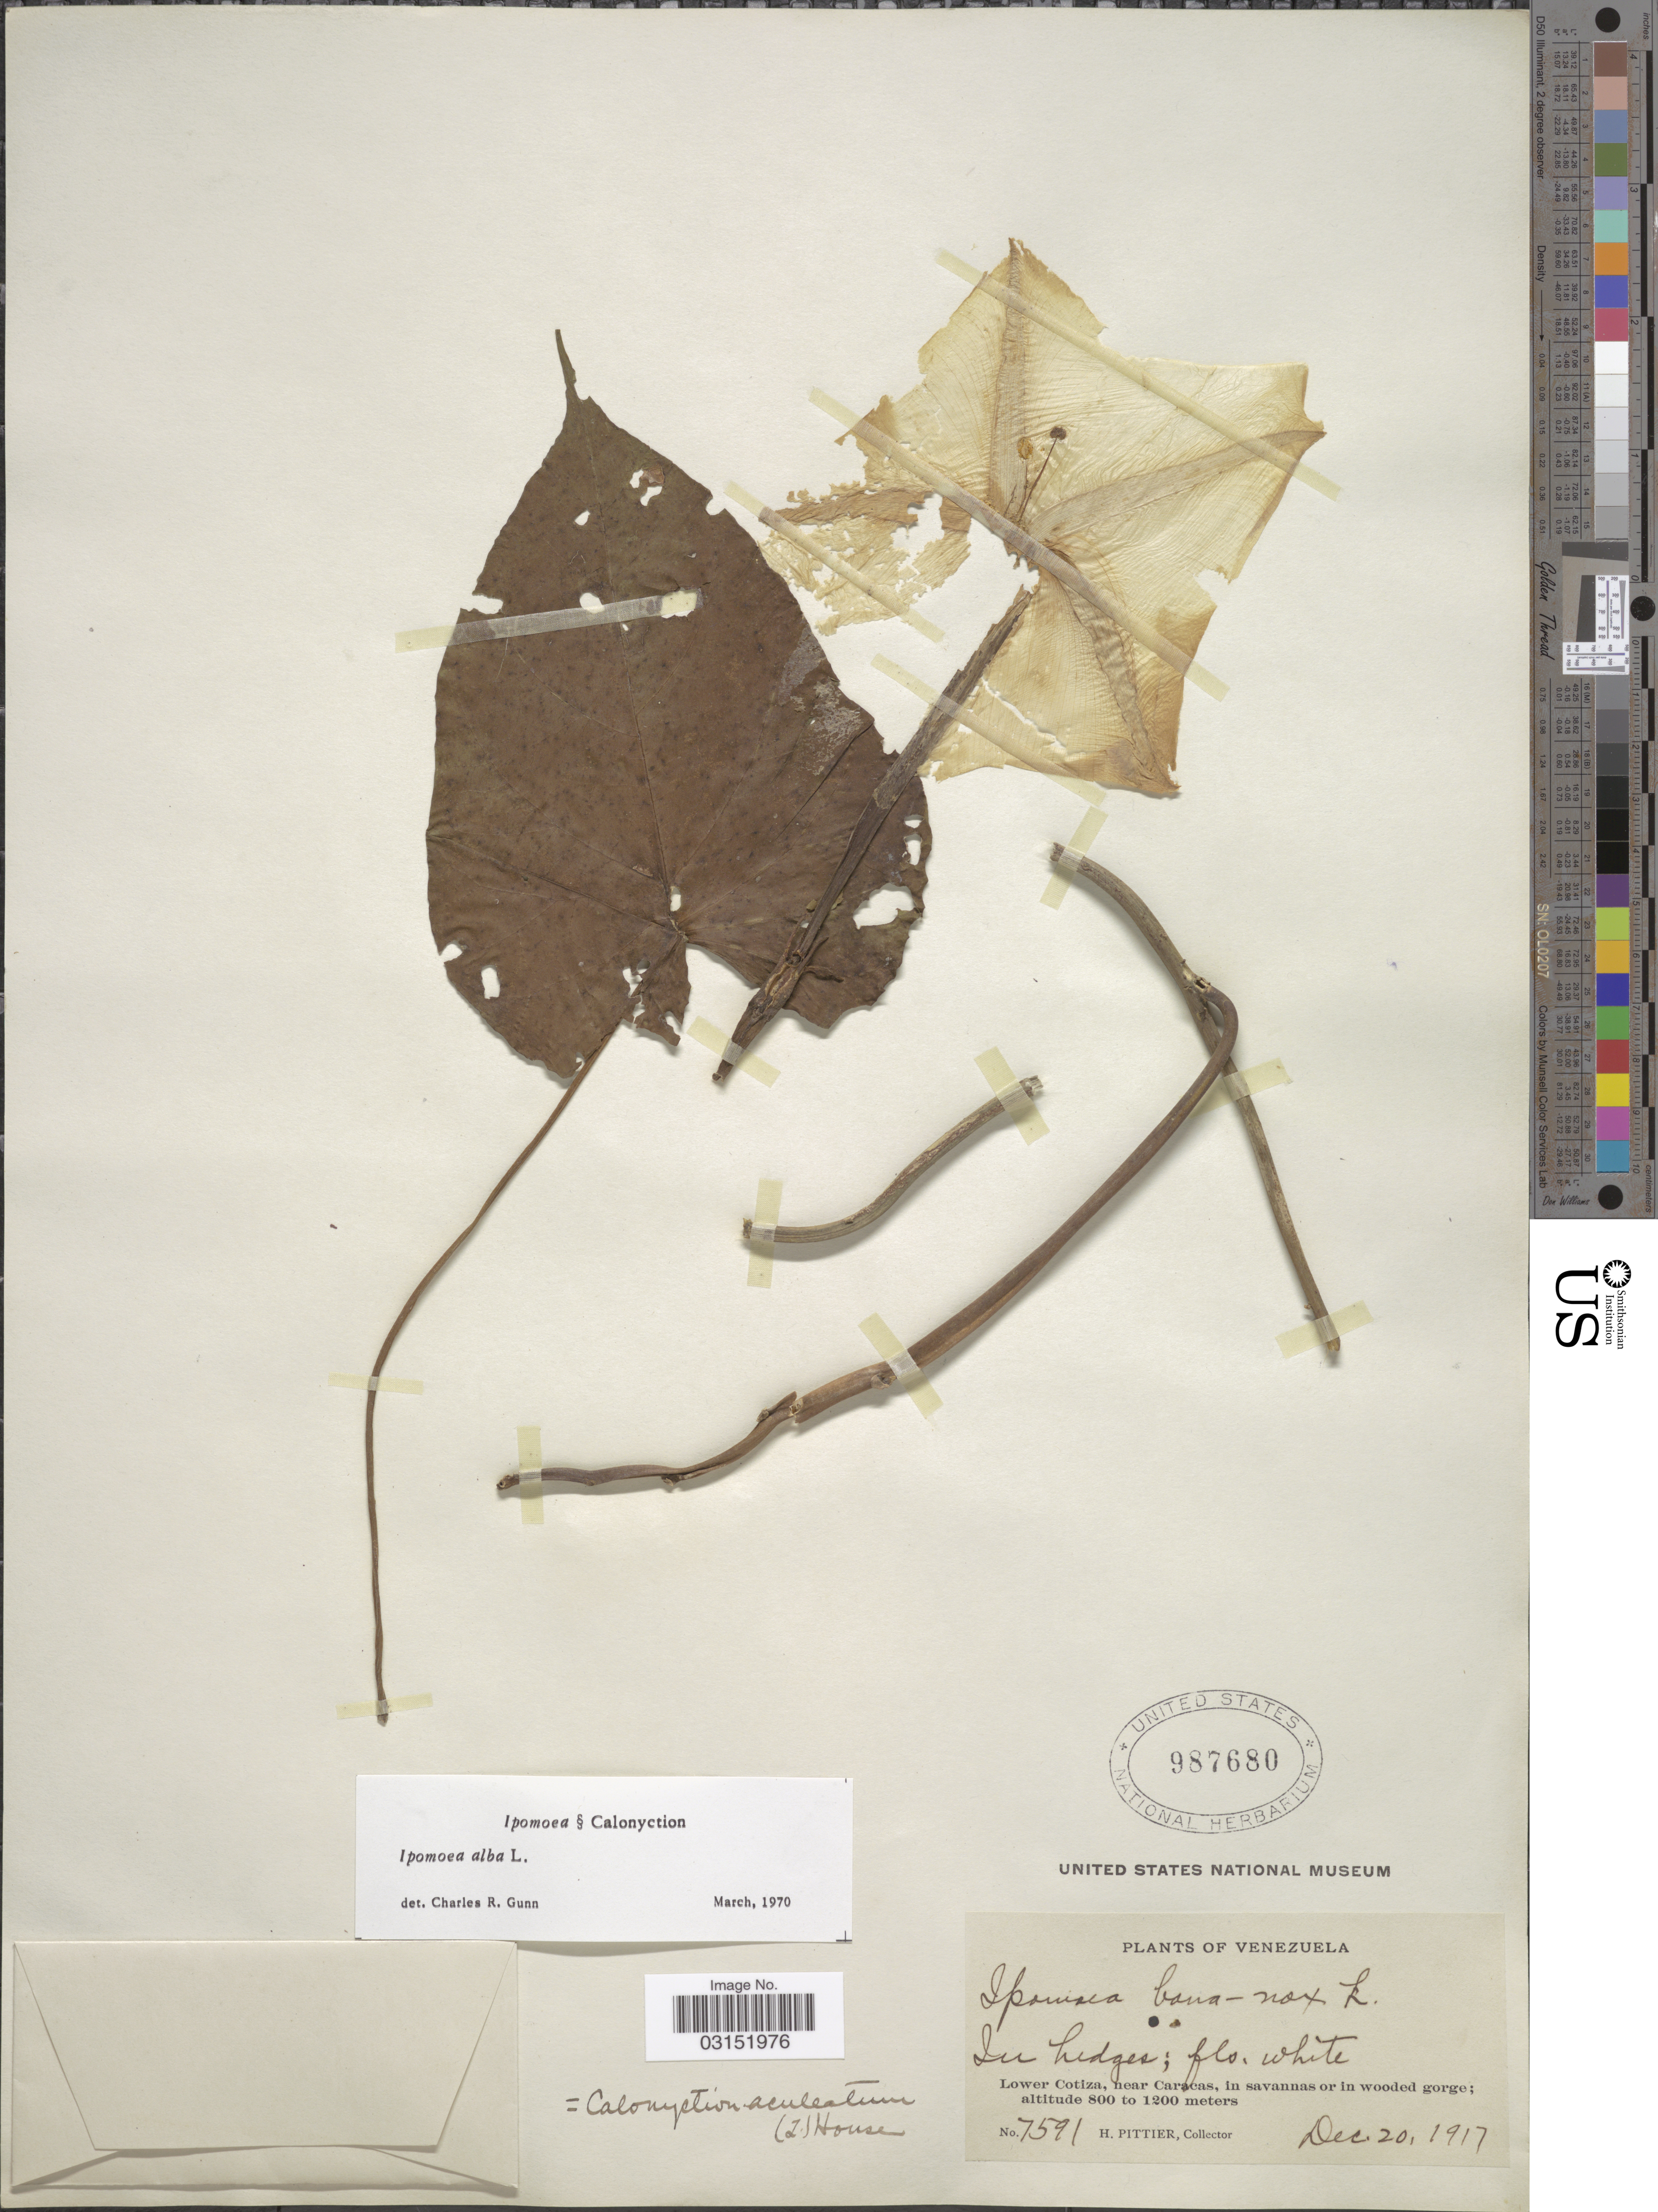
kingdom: Plantae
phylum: Tracheophyta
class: Magnoliopsida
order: Solanales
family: Convolvulaceae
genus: Ipomoea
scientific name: Ipomoea alba L.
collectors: H. F. Pittier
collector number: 7591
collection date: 1917-12-20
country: Venezuela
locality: Lower Cotiza, near Caracas, in savannas or in wooded gorge.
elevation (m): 800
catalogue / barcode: US 987680